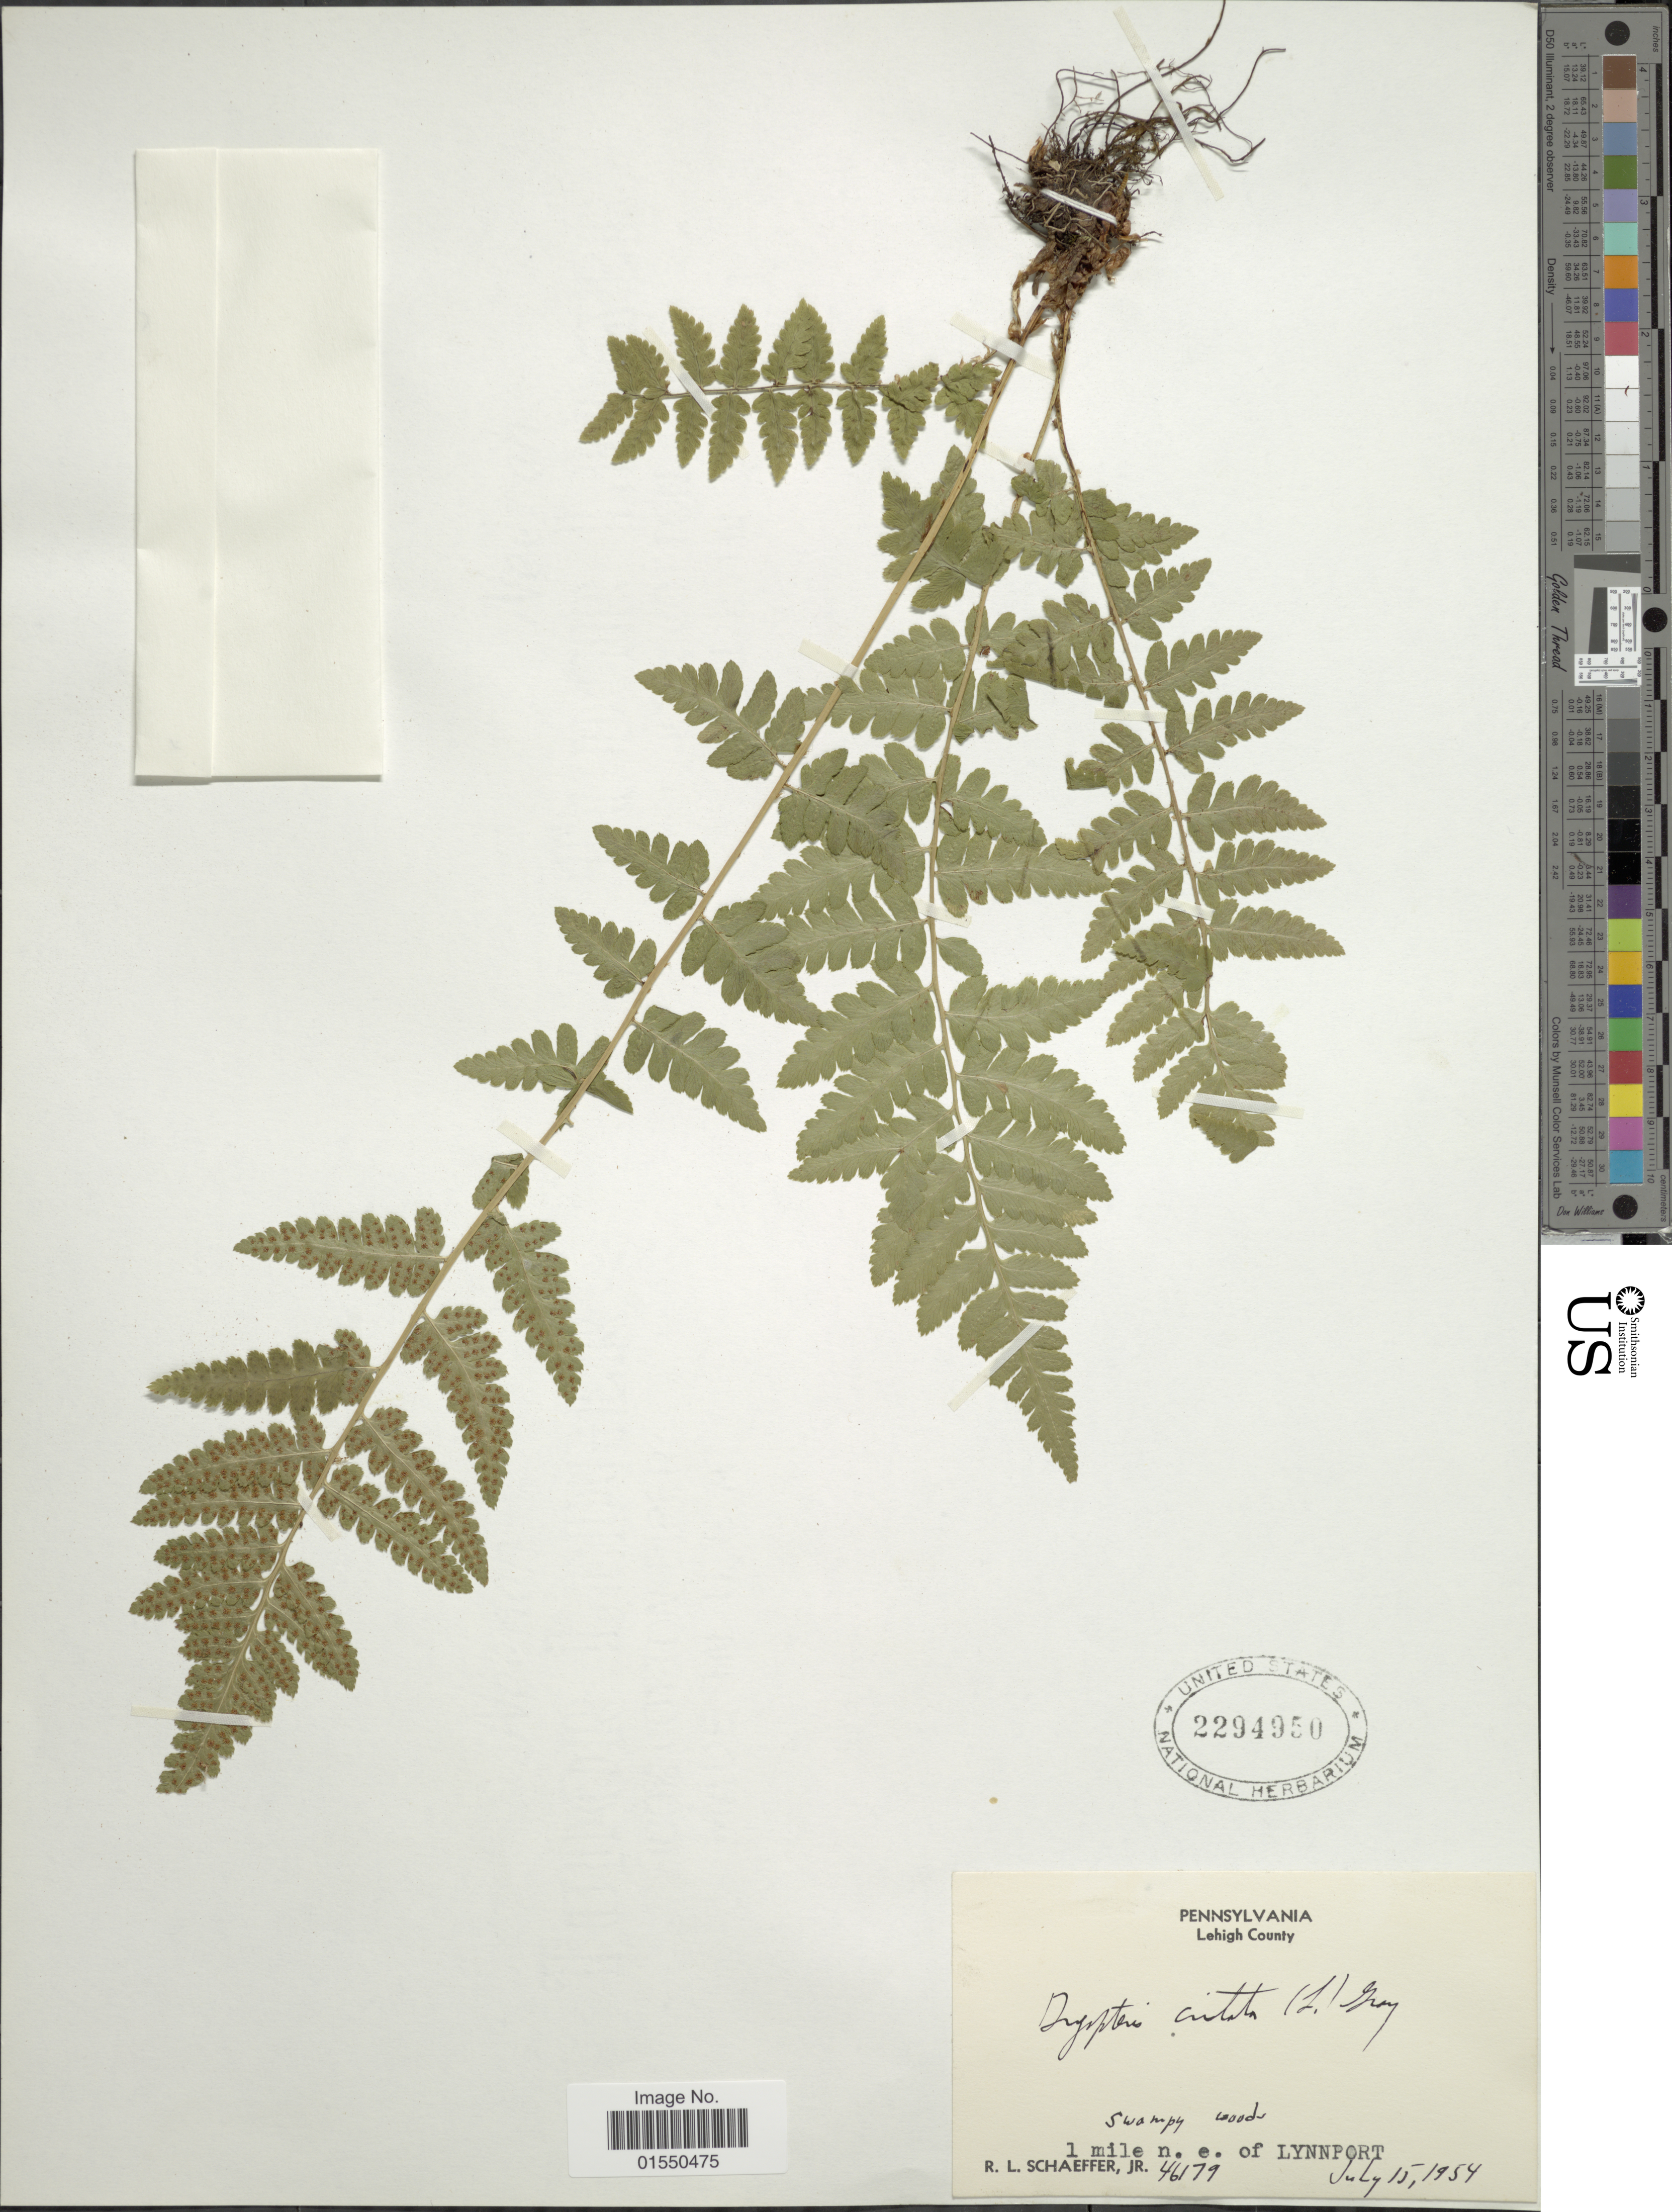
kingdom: Plantae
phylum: Tracheophyta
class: Polypodiopsida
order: Polypodiales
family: Dryopteridaceae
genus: Dryopteris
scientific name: Dryopteris cristata var. spinulosa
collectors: R. L. Schaeffer Jr.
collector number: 46179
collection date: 1954-07-15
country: United States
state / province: Pennsylvania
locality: Lehigh County, 1 mile n. e. of Lynnport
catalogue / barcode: US 2294950